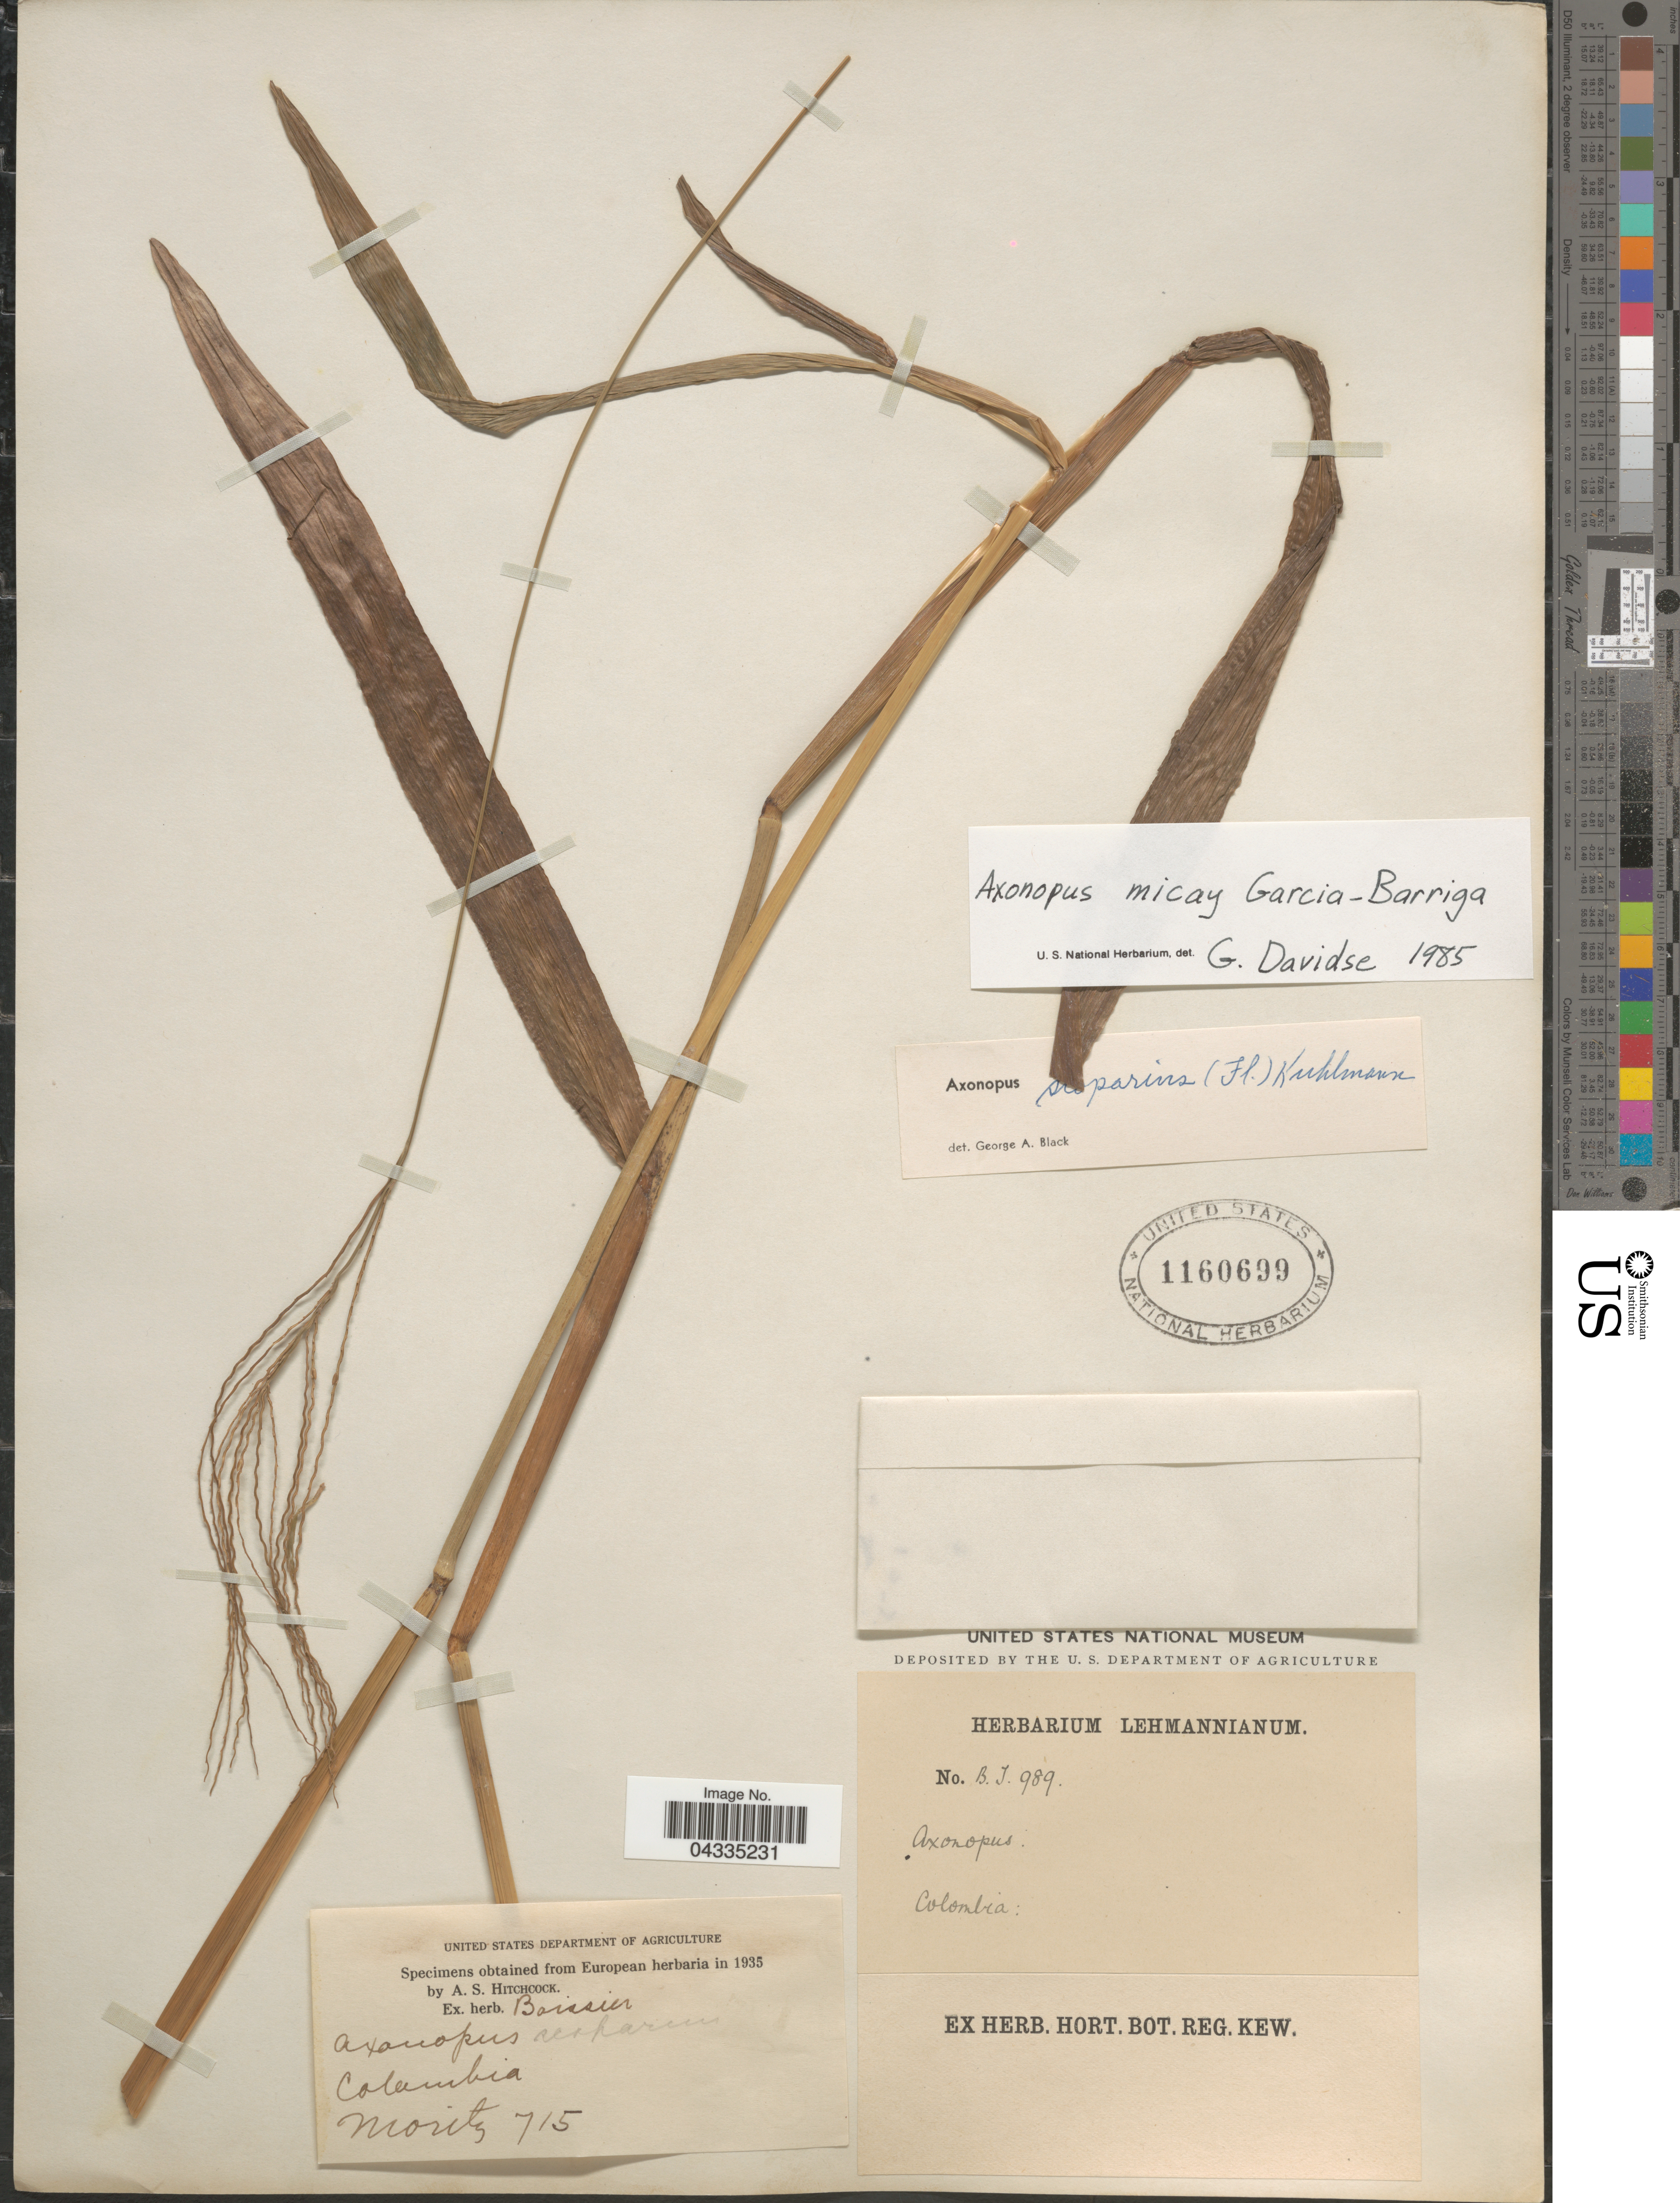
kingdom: Plantae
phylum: Tracheophyta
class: Liliopsida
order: Poales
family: Poaceae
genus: Axonopus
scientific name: Axonopus scoparius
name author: (Flüggé) Kuhlm.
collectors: Moritz, --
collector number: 715/BJ989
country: Colombia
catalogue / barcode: US 1160699